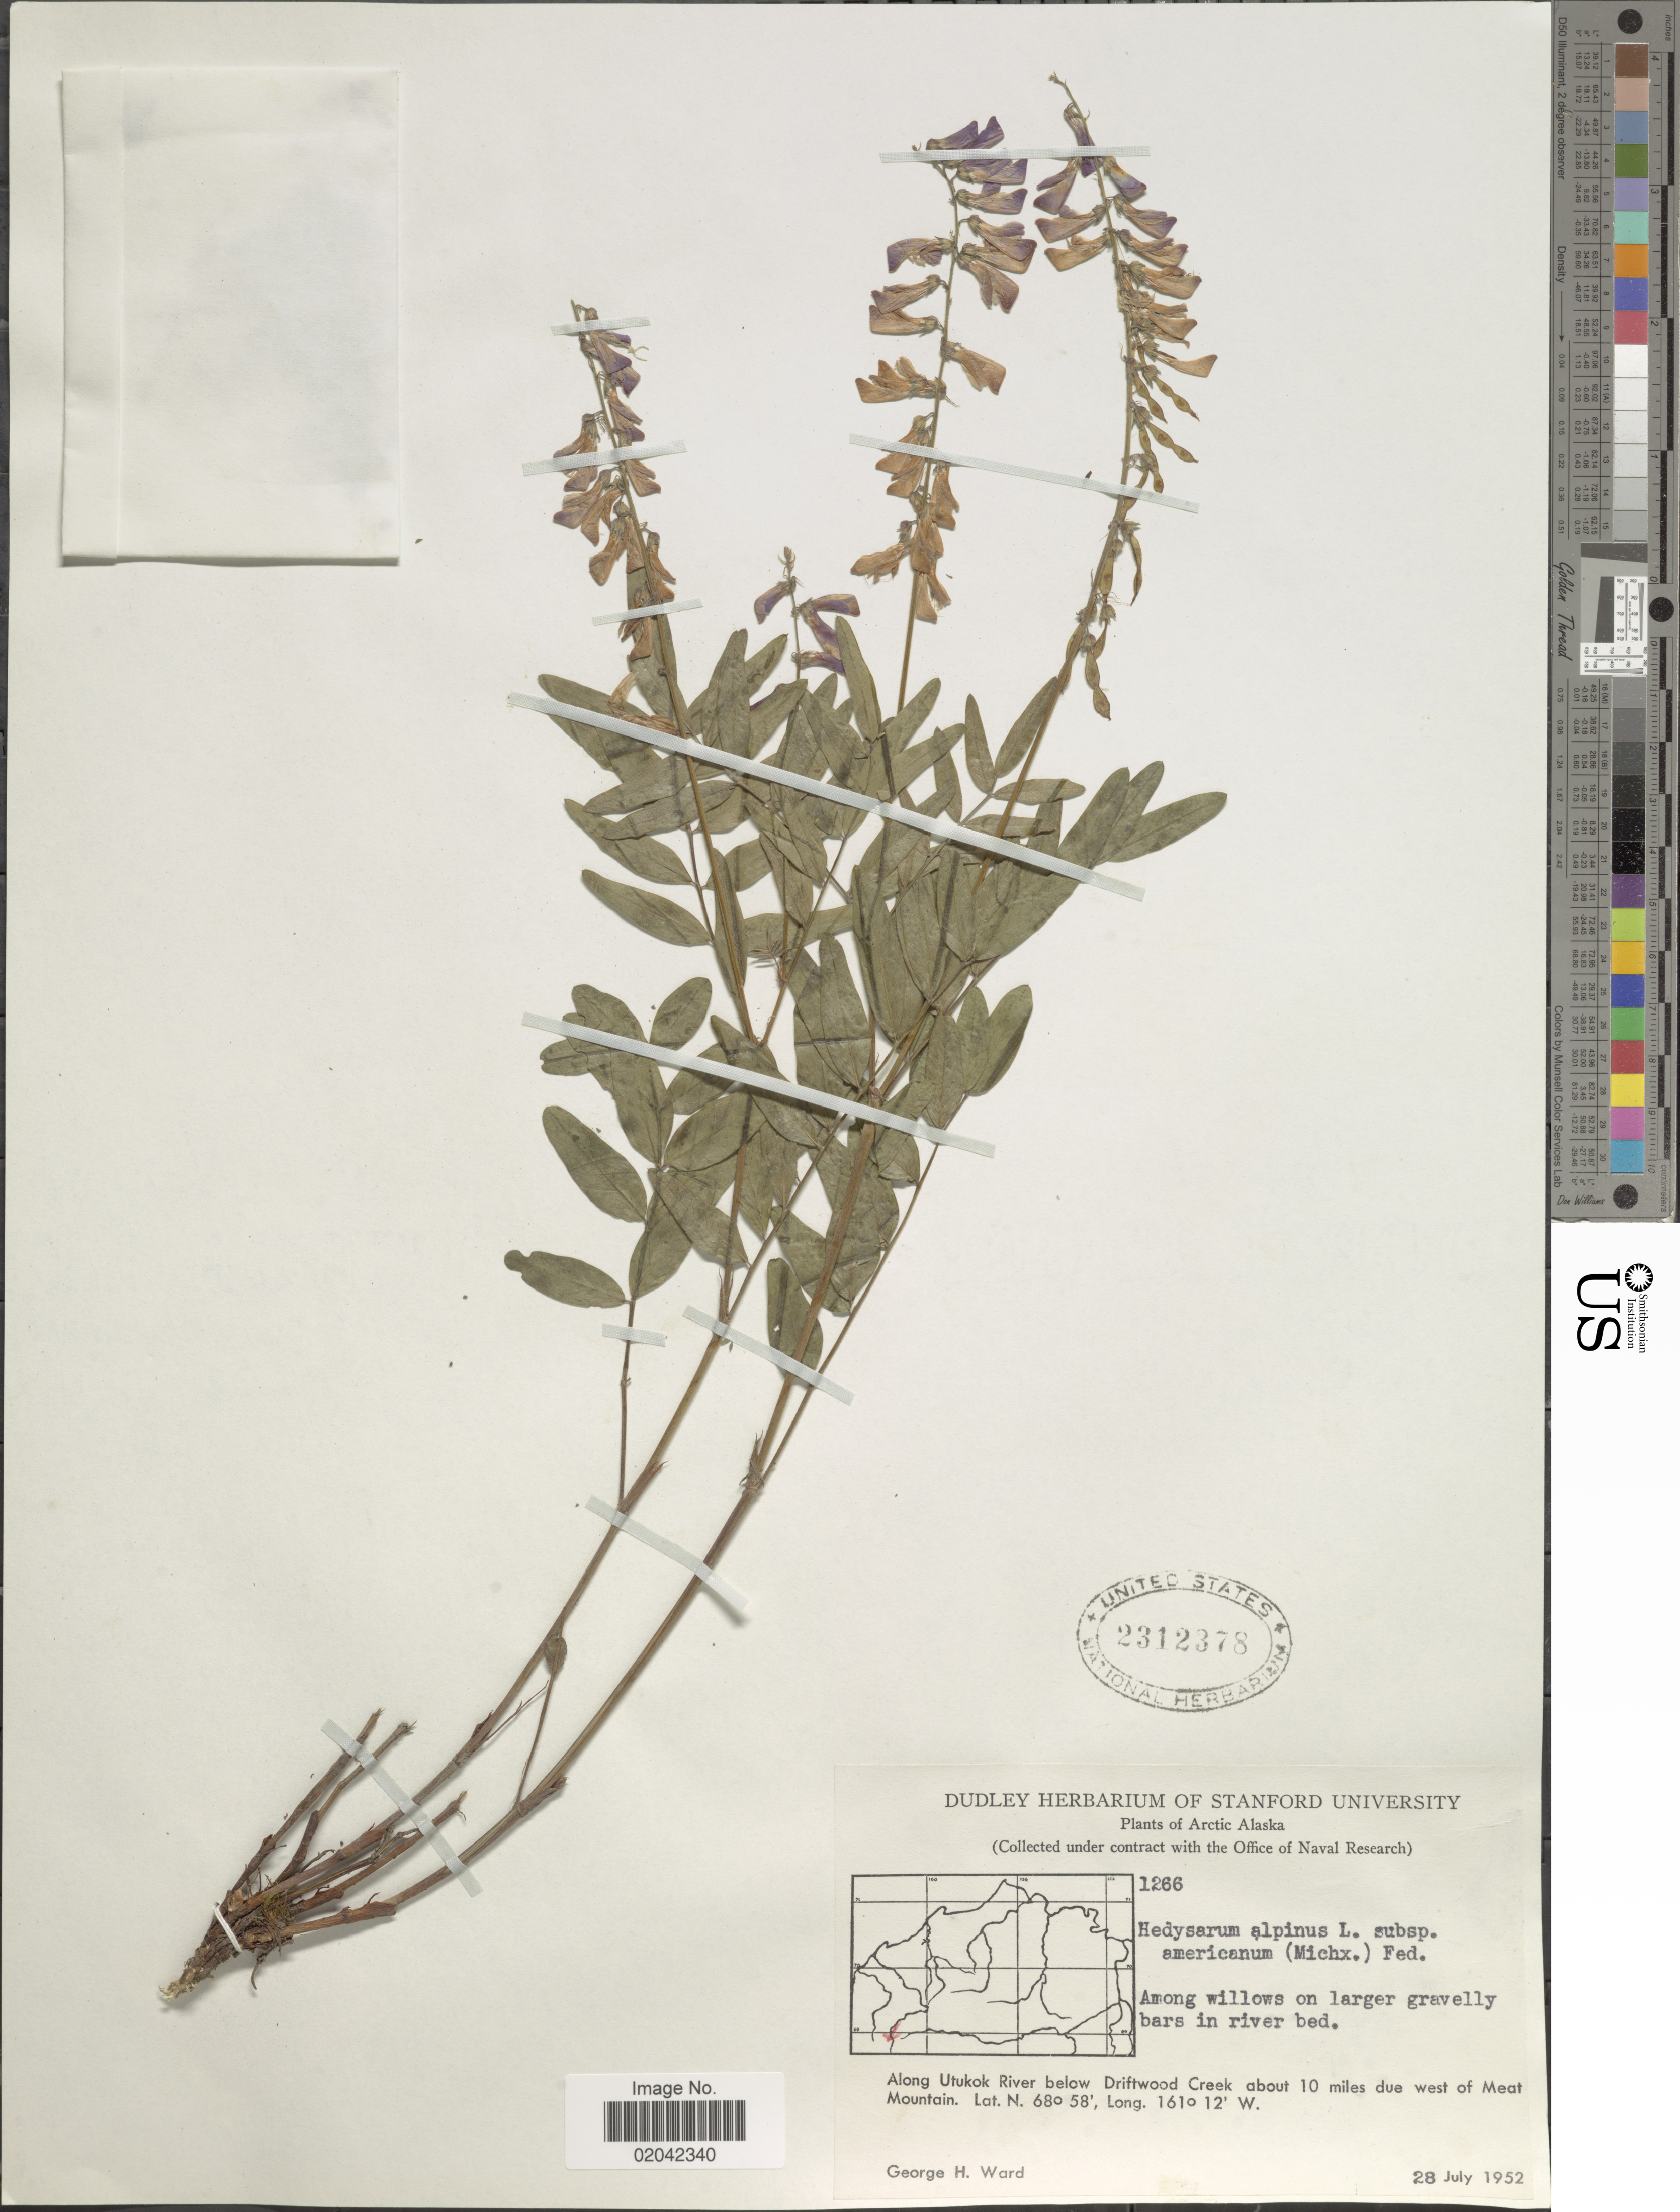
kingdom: Plantae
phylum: Tracheophyta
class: Magnoliopsida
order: Fabales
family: Fabaceae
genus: Hedysarum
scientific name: Hedysarum alpinum var. americanum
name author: Michx. ex Pursh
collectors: G. H. Ward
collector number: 1266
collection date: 1952-07-28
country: United States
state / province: Alaska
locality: Acrtic Alaska, along Utokok River below Driftwood Creek about 10 miles due west of Meat Mountain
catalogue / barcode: US 2312378